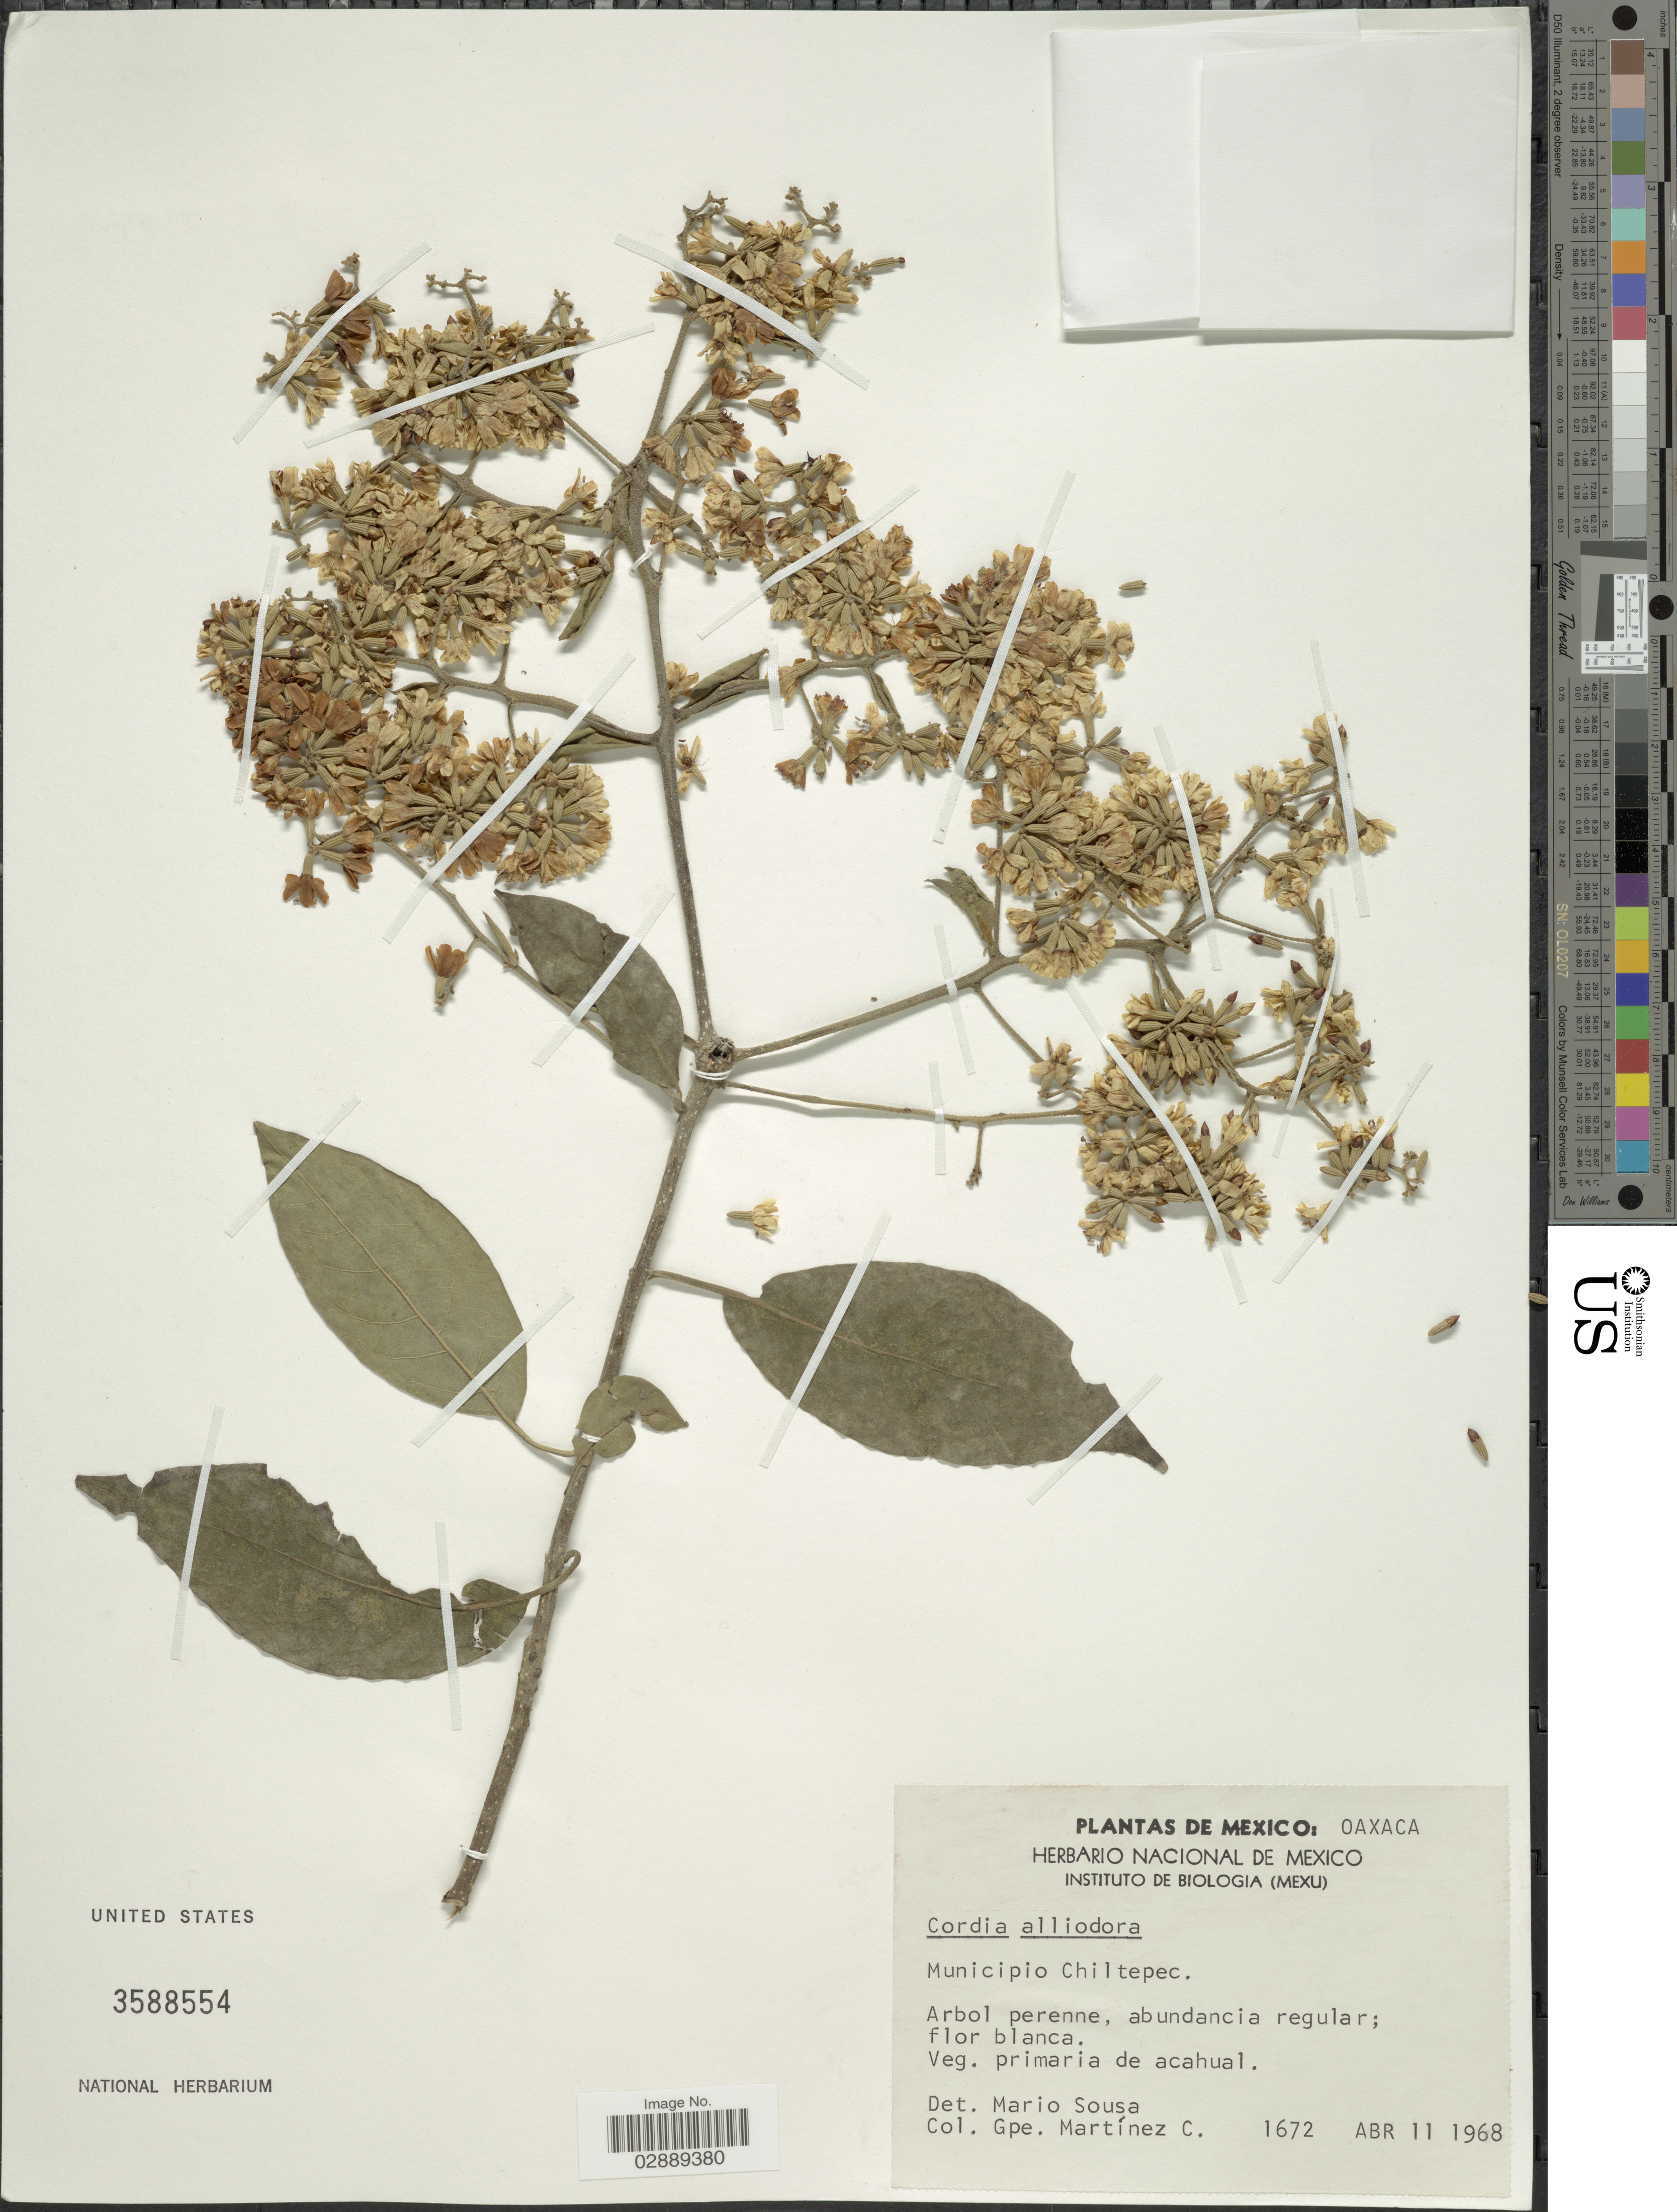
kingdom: Plantae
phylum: Tracheophyta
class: Magnoliopsida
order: Boraginales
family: Cordiaceae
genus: Cordia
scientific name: Cordia alliodora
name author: (Ruiz & Pav.) Oken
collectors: G. Martinez C.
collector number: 1672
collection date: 1968-04-11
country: Mexico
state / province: Oaxaca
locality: Municipio Chiltepec.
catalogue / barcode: US 3588554